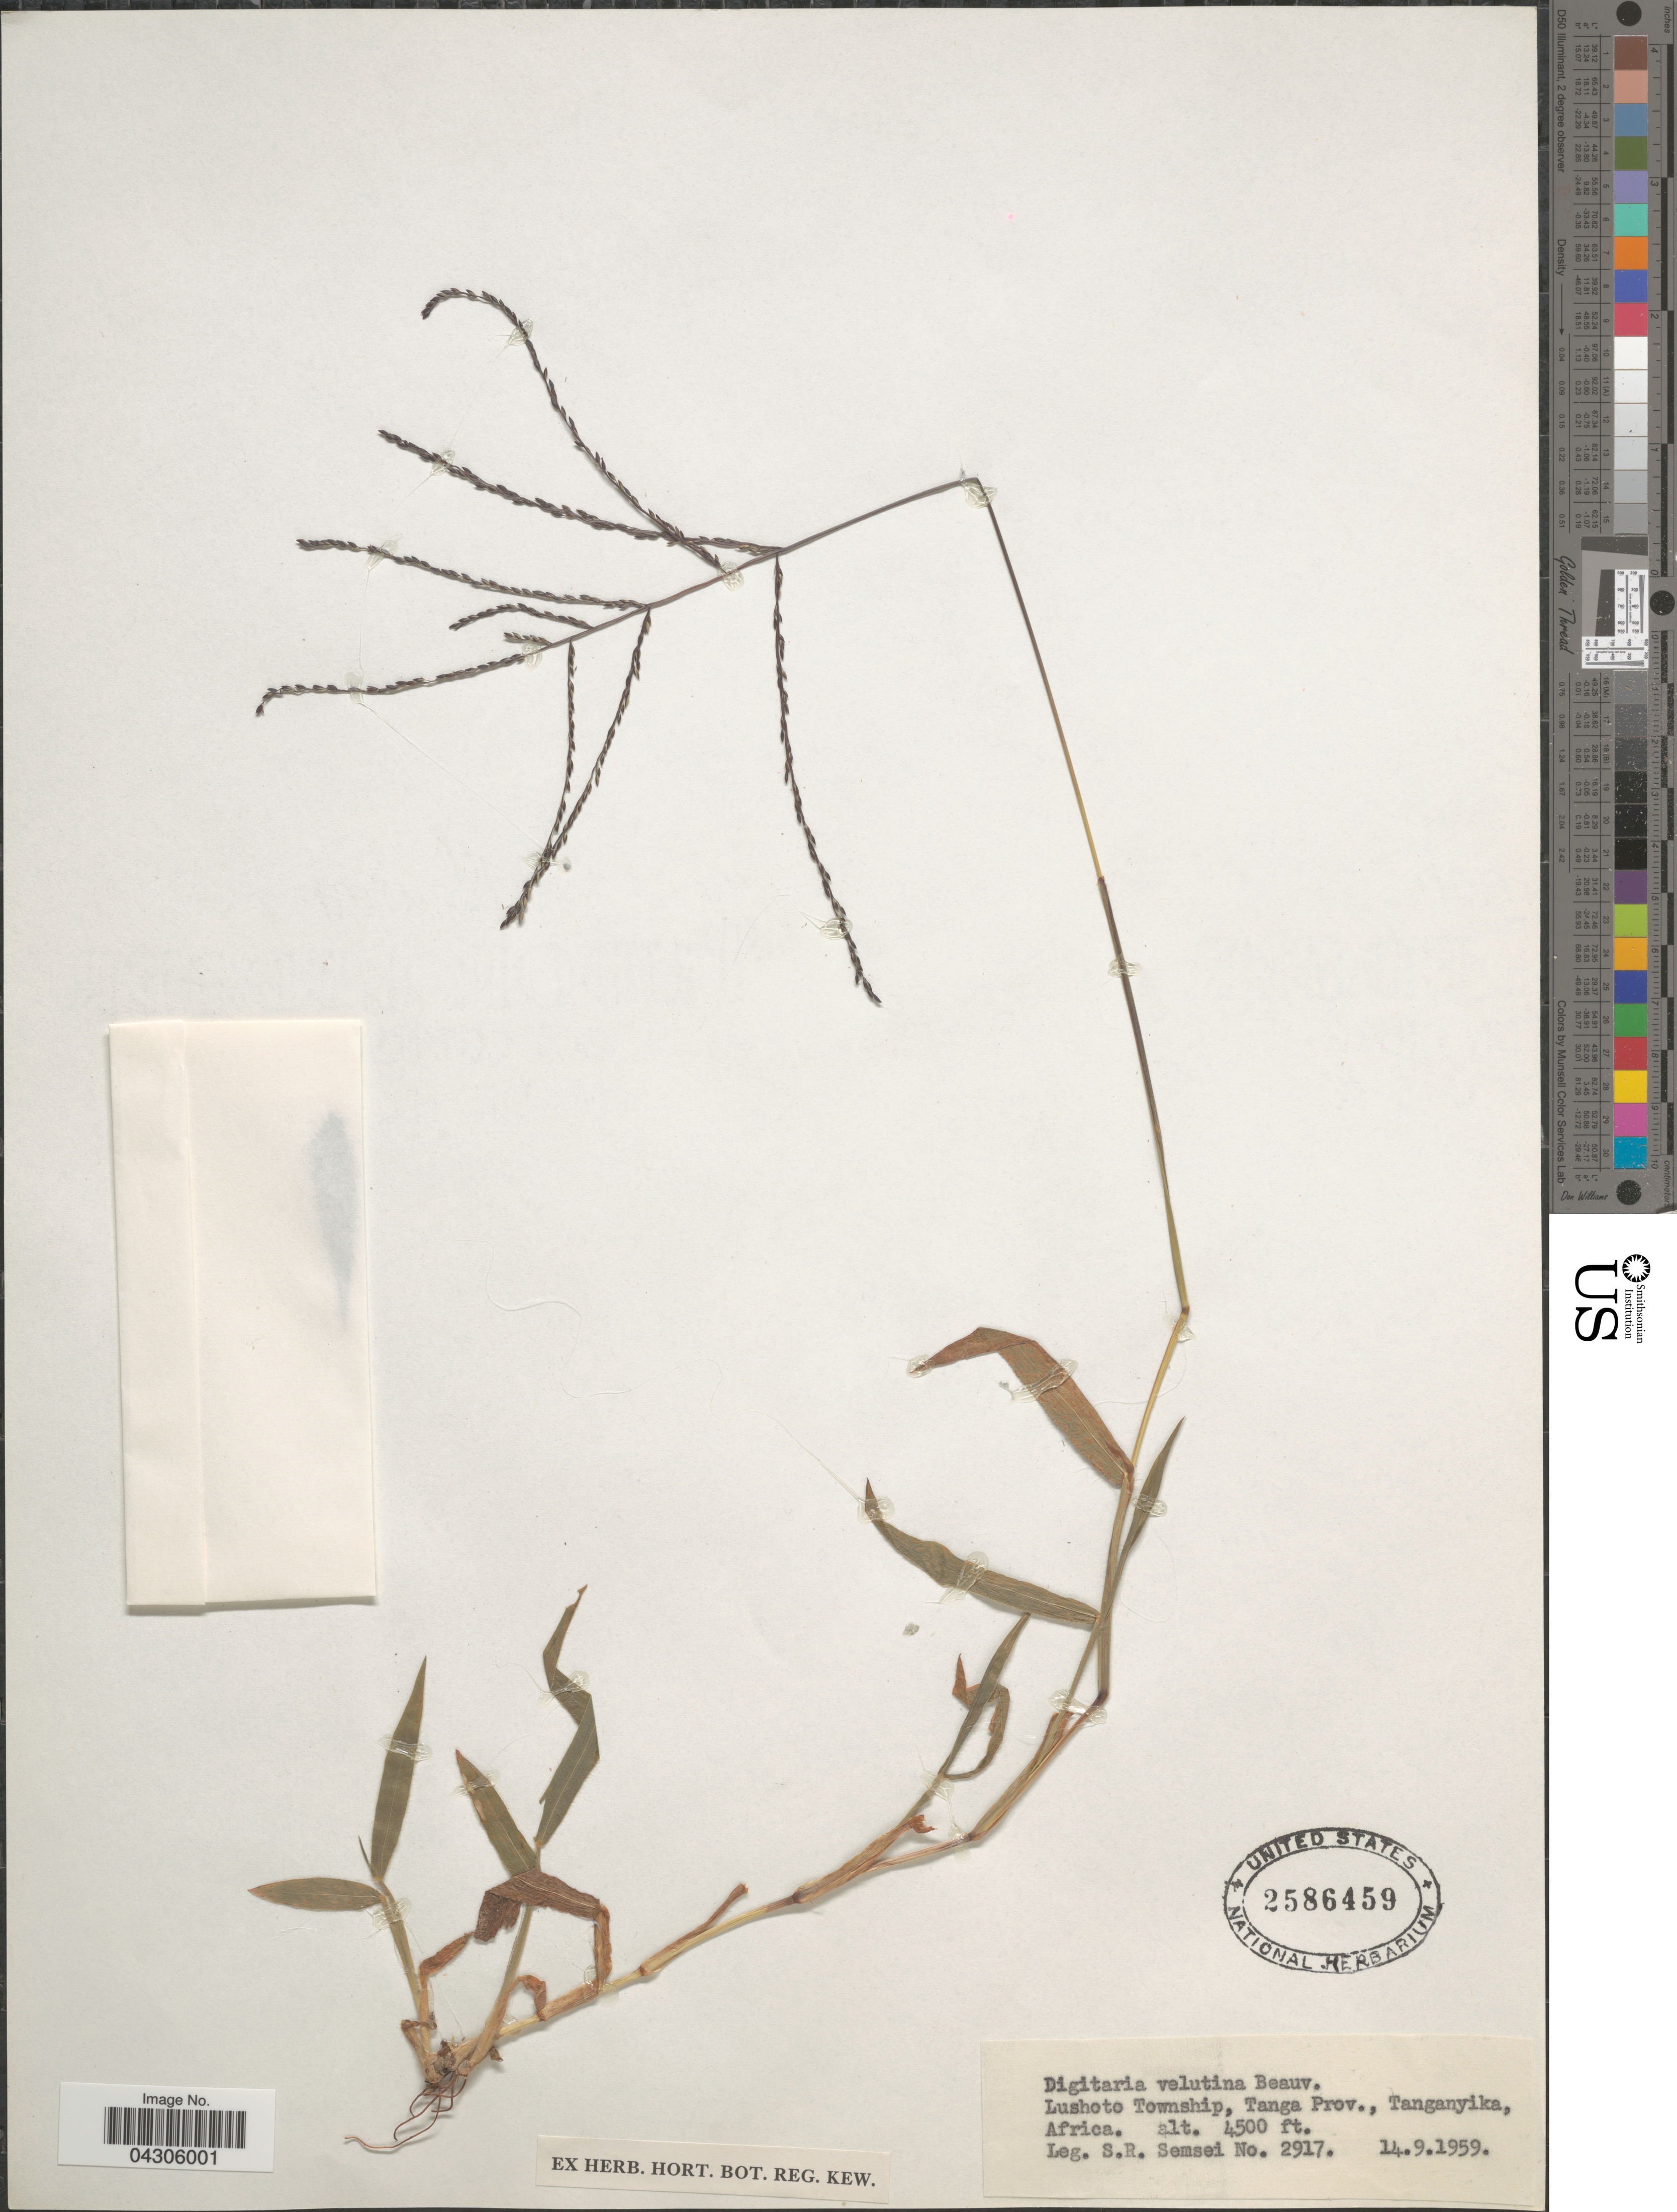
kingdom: Plantae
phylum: Tracheophyta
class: Liliopsida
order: Poales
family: Poaceae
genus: Digitaria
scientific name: Digitaria velutina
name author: (Forssk.) P. Beauv.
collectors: S. Semsei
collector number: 2917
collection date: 1959-09-14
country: Tanzania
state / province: Tanga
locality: Lushoto Township, Tanga Prov., Tanganyika.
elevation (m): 1372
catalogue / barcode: US 2586459